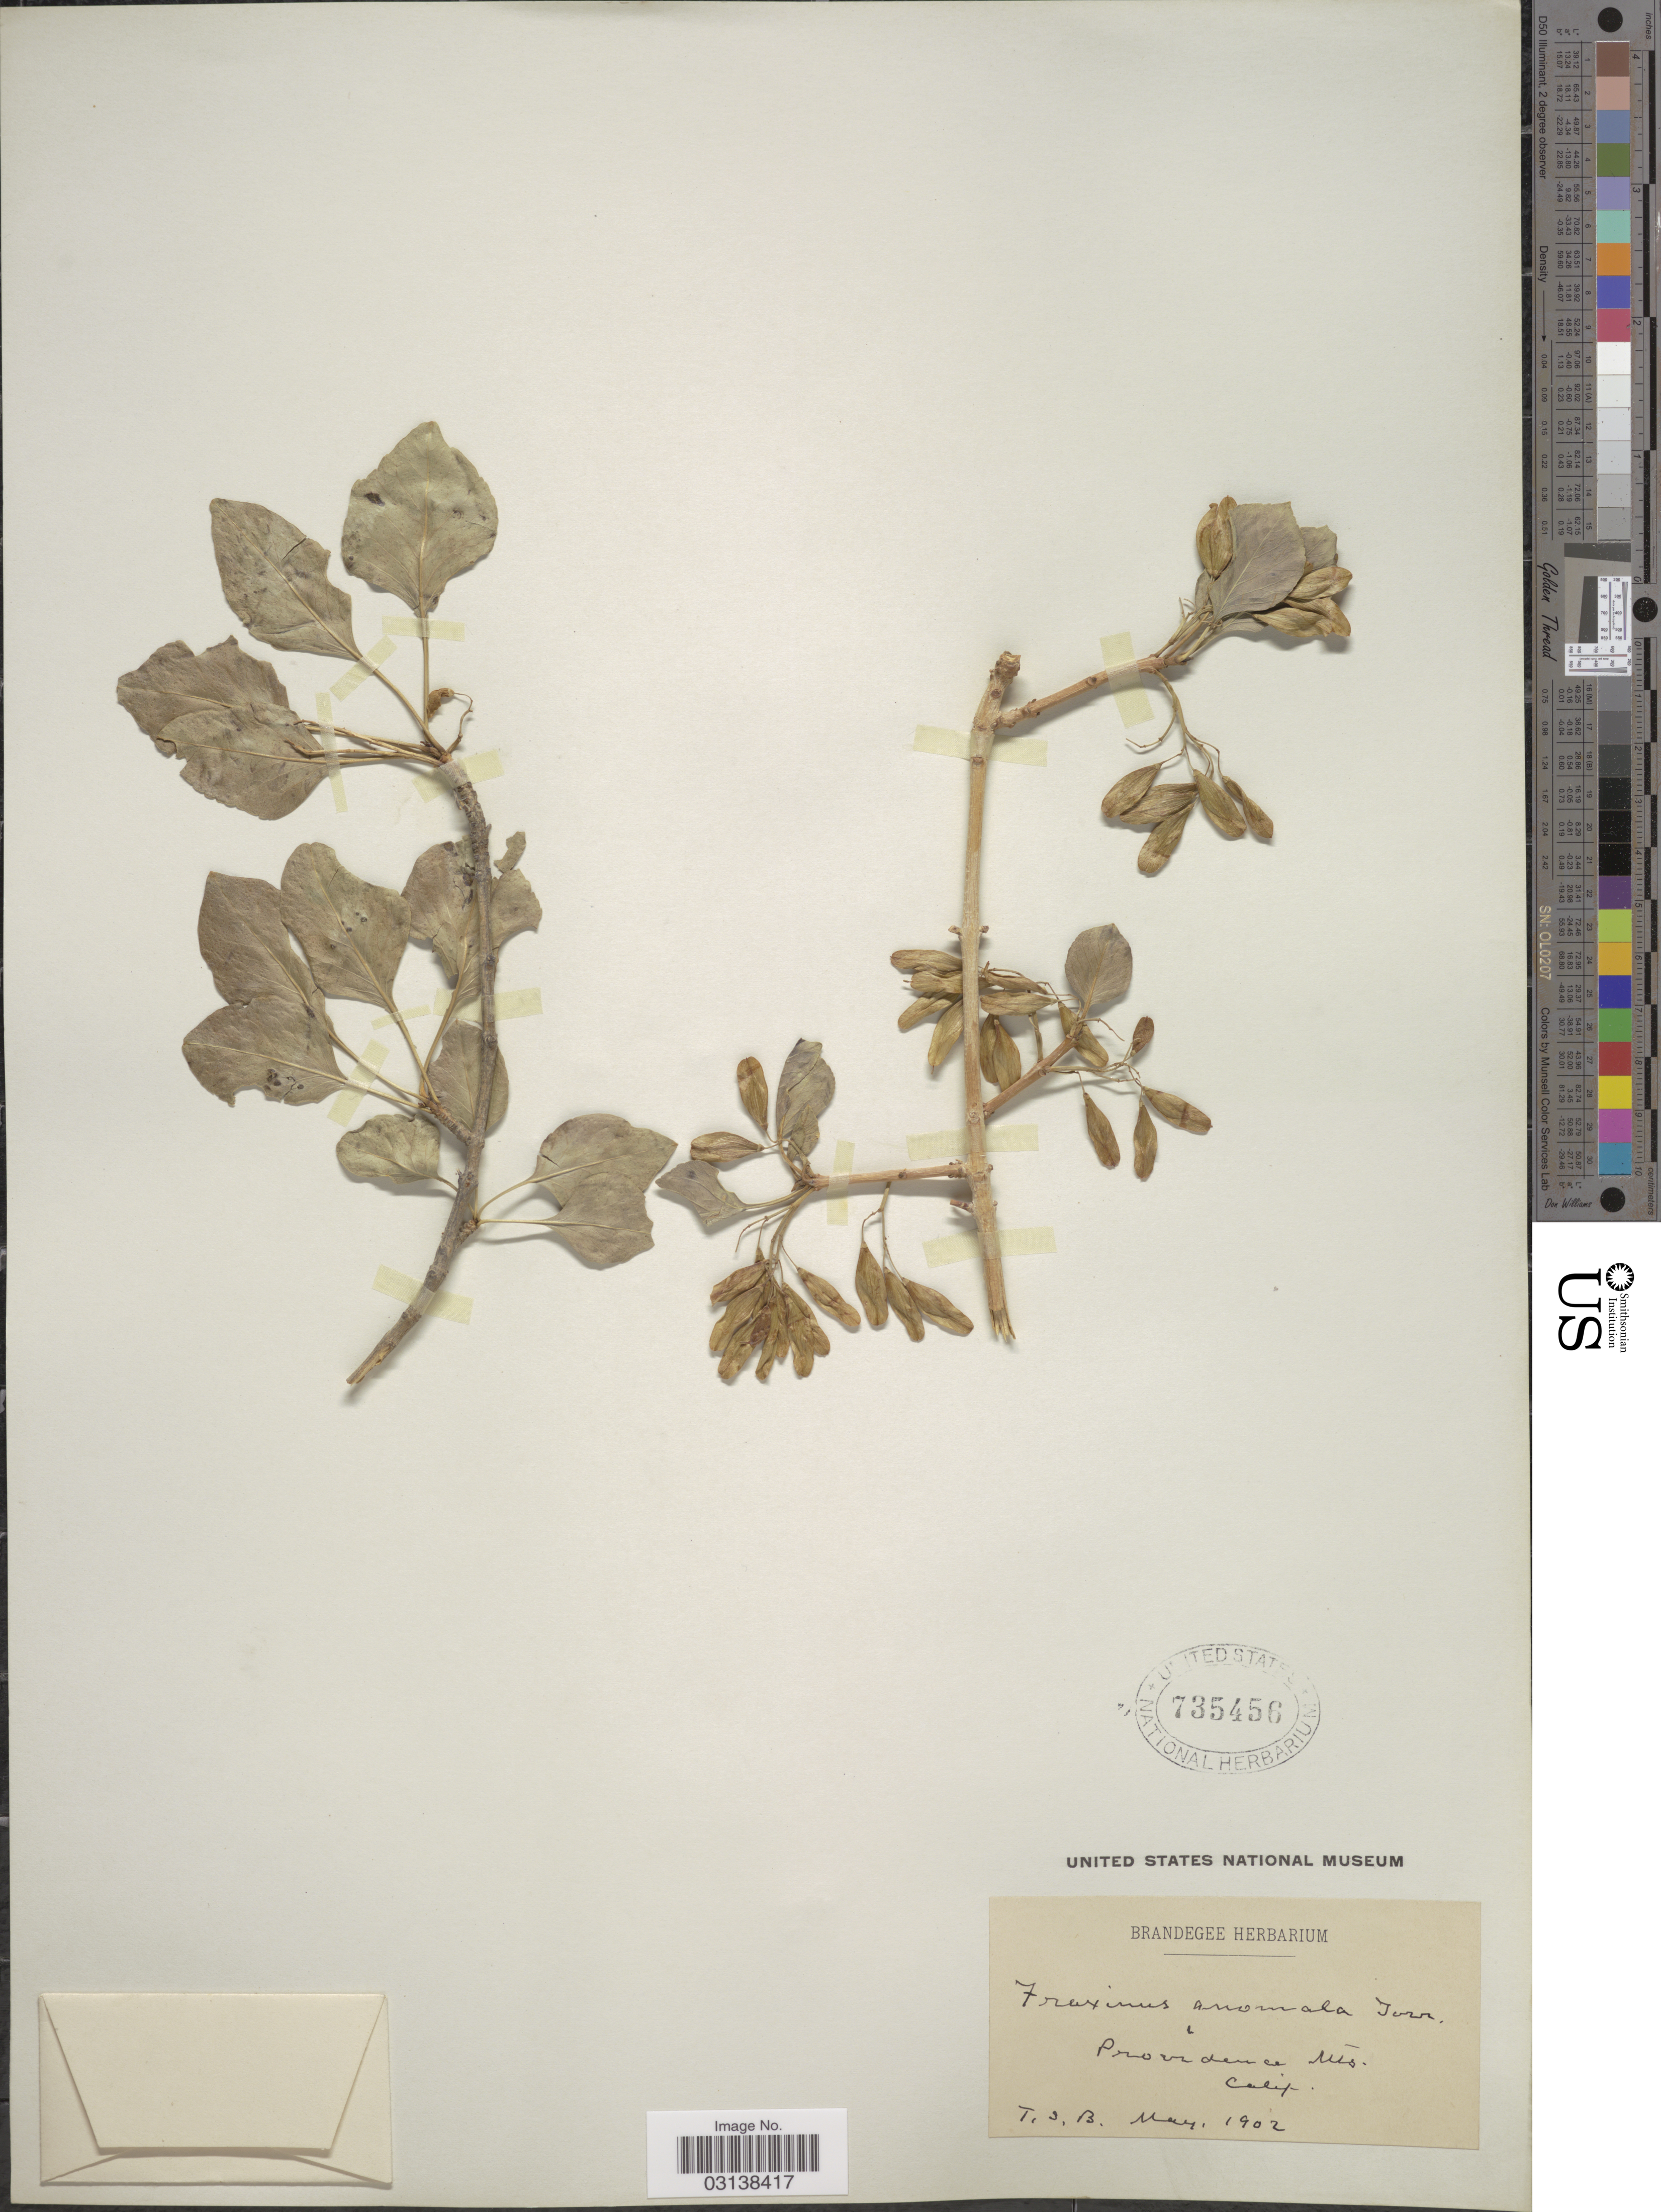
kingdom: Plantae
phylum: Tracheophyta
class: Magnoliopsida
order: Lamiales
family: Oleaceae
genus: Fraxinus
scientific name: Fraxinus anomala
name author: Torr. ex S. Watson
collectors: T. S. Brandegee (herbarium)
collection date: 1902-05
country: United States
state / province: California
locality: Providence Mts.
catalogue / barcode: US 735456